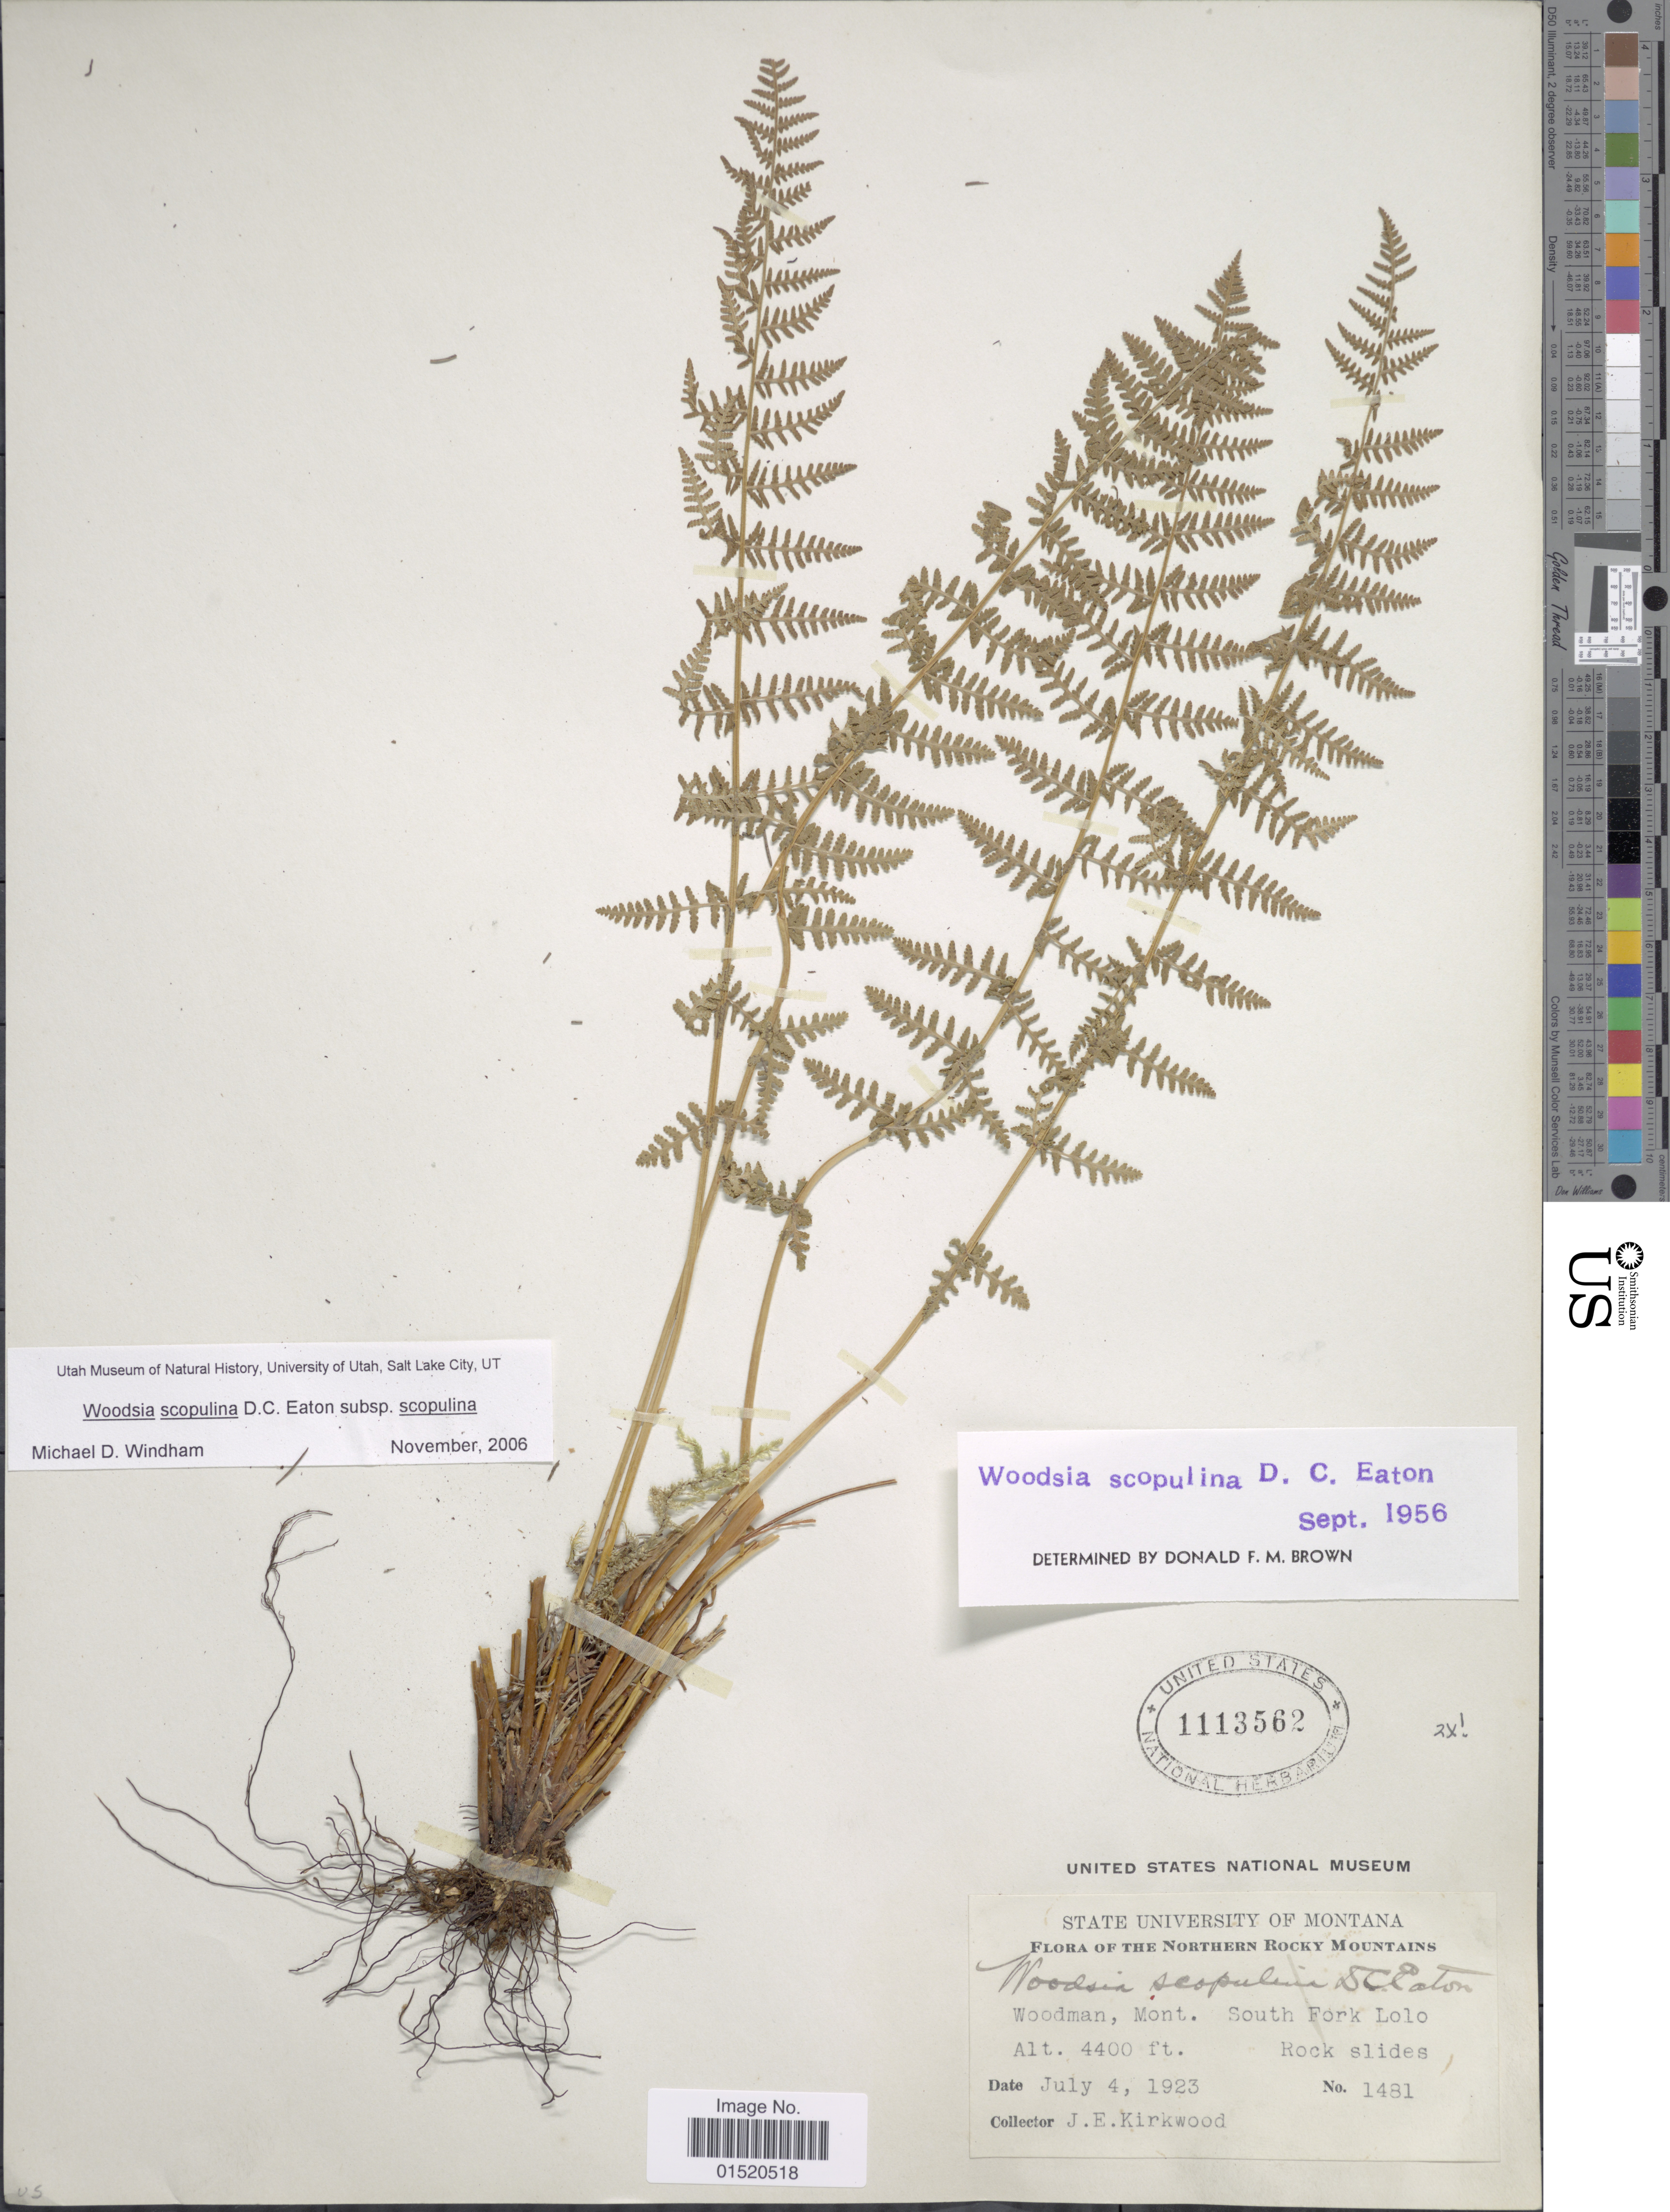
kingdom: Plantae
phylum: Tracheophyta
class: Polypodiopsida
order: Polypodiales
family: Woodsiaceae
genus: Woodsia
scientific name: Woodsia scopulina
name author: D.C. Eaton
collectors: J. Kirkwood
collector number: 1481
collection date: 1923-07-04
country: United States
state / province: Montana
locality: The Northern Rocky Mountains, Woodman, South Fork Lolo, Rock slides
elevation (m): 1341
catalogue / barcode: US 1113562